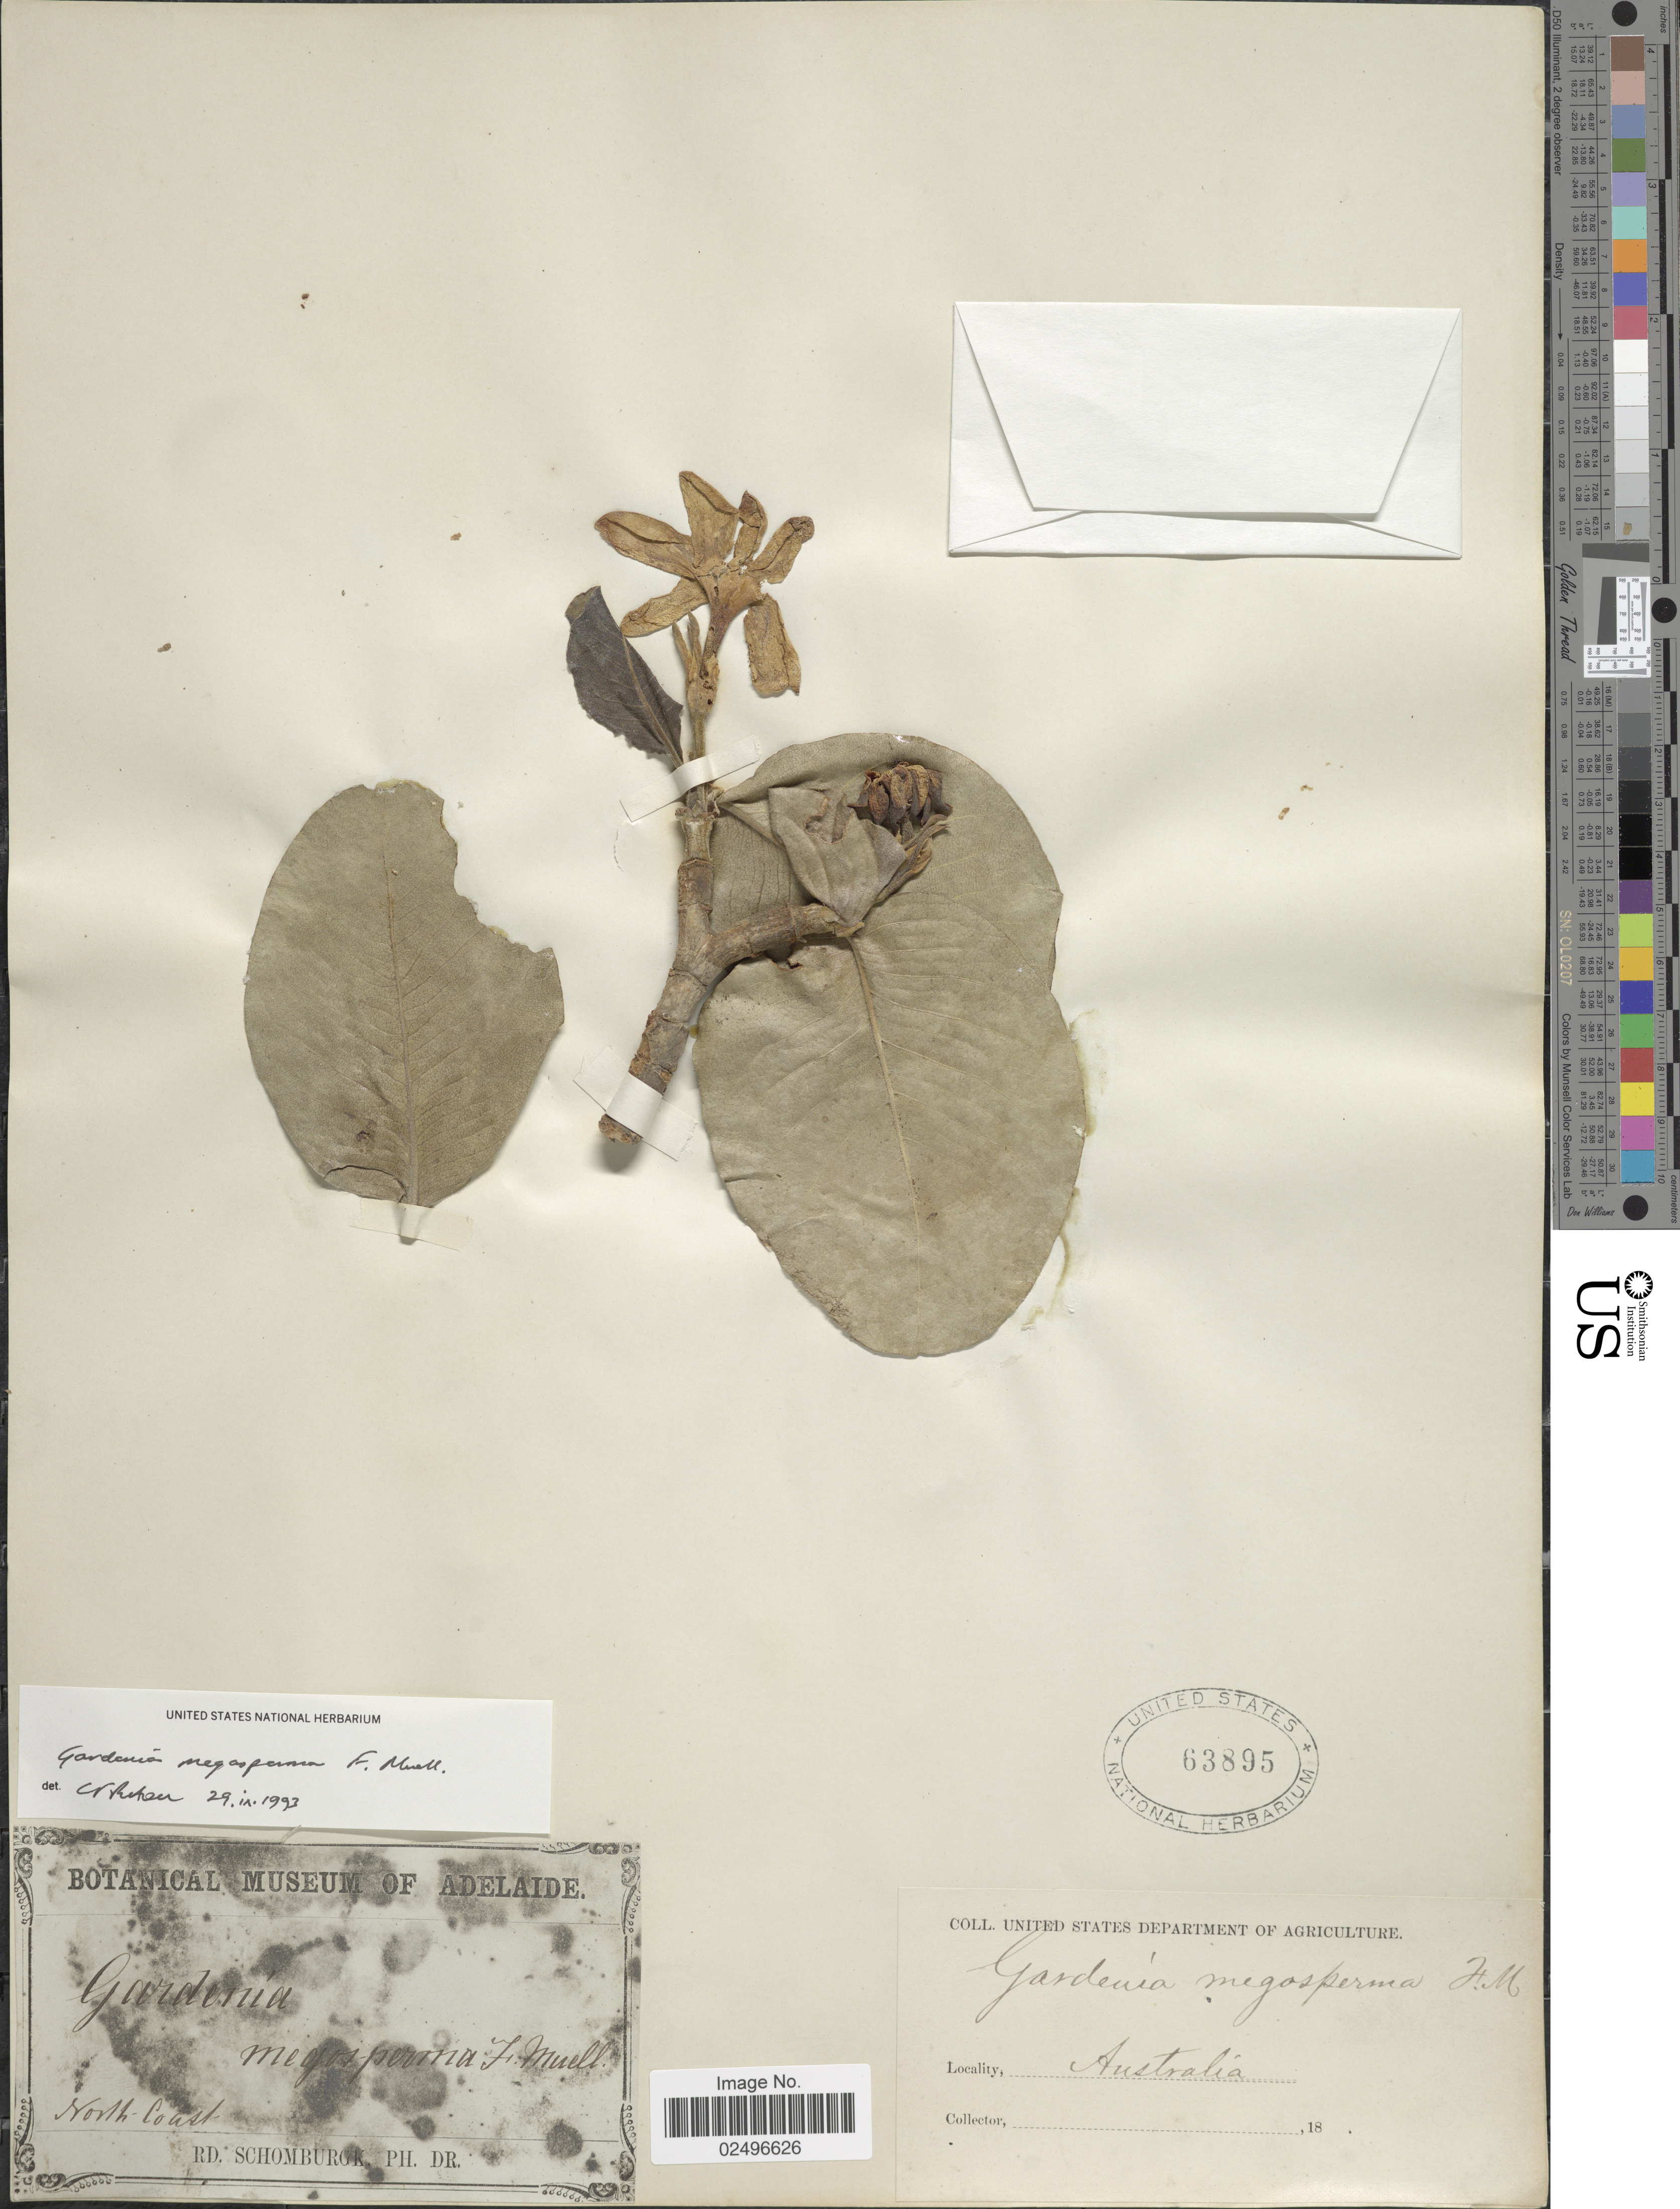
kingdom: Plantae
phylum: Tracheophyta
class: Magnoliopsida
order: Gentianales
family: Rubiaceae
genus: Gardenia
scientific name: Gardenia megasperma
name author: F. Muell.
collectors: M. R. Schomburgk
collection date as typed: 18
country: Australia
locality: North Coast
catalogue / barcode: US 63895